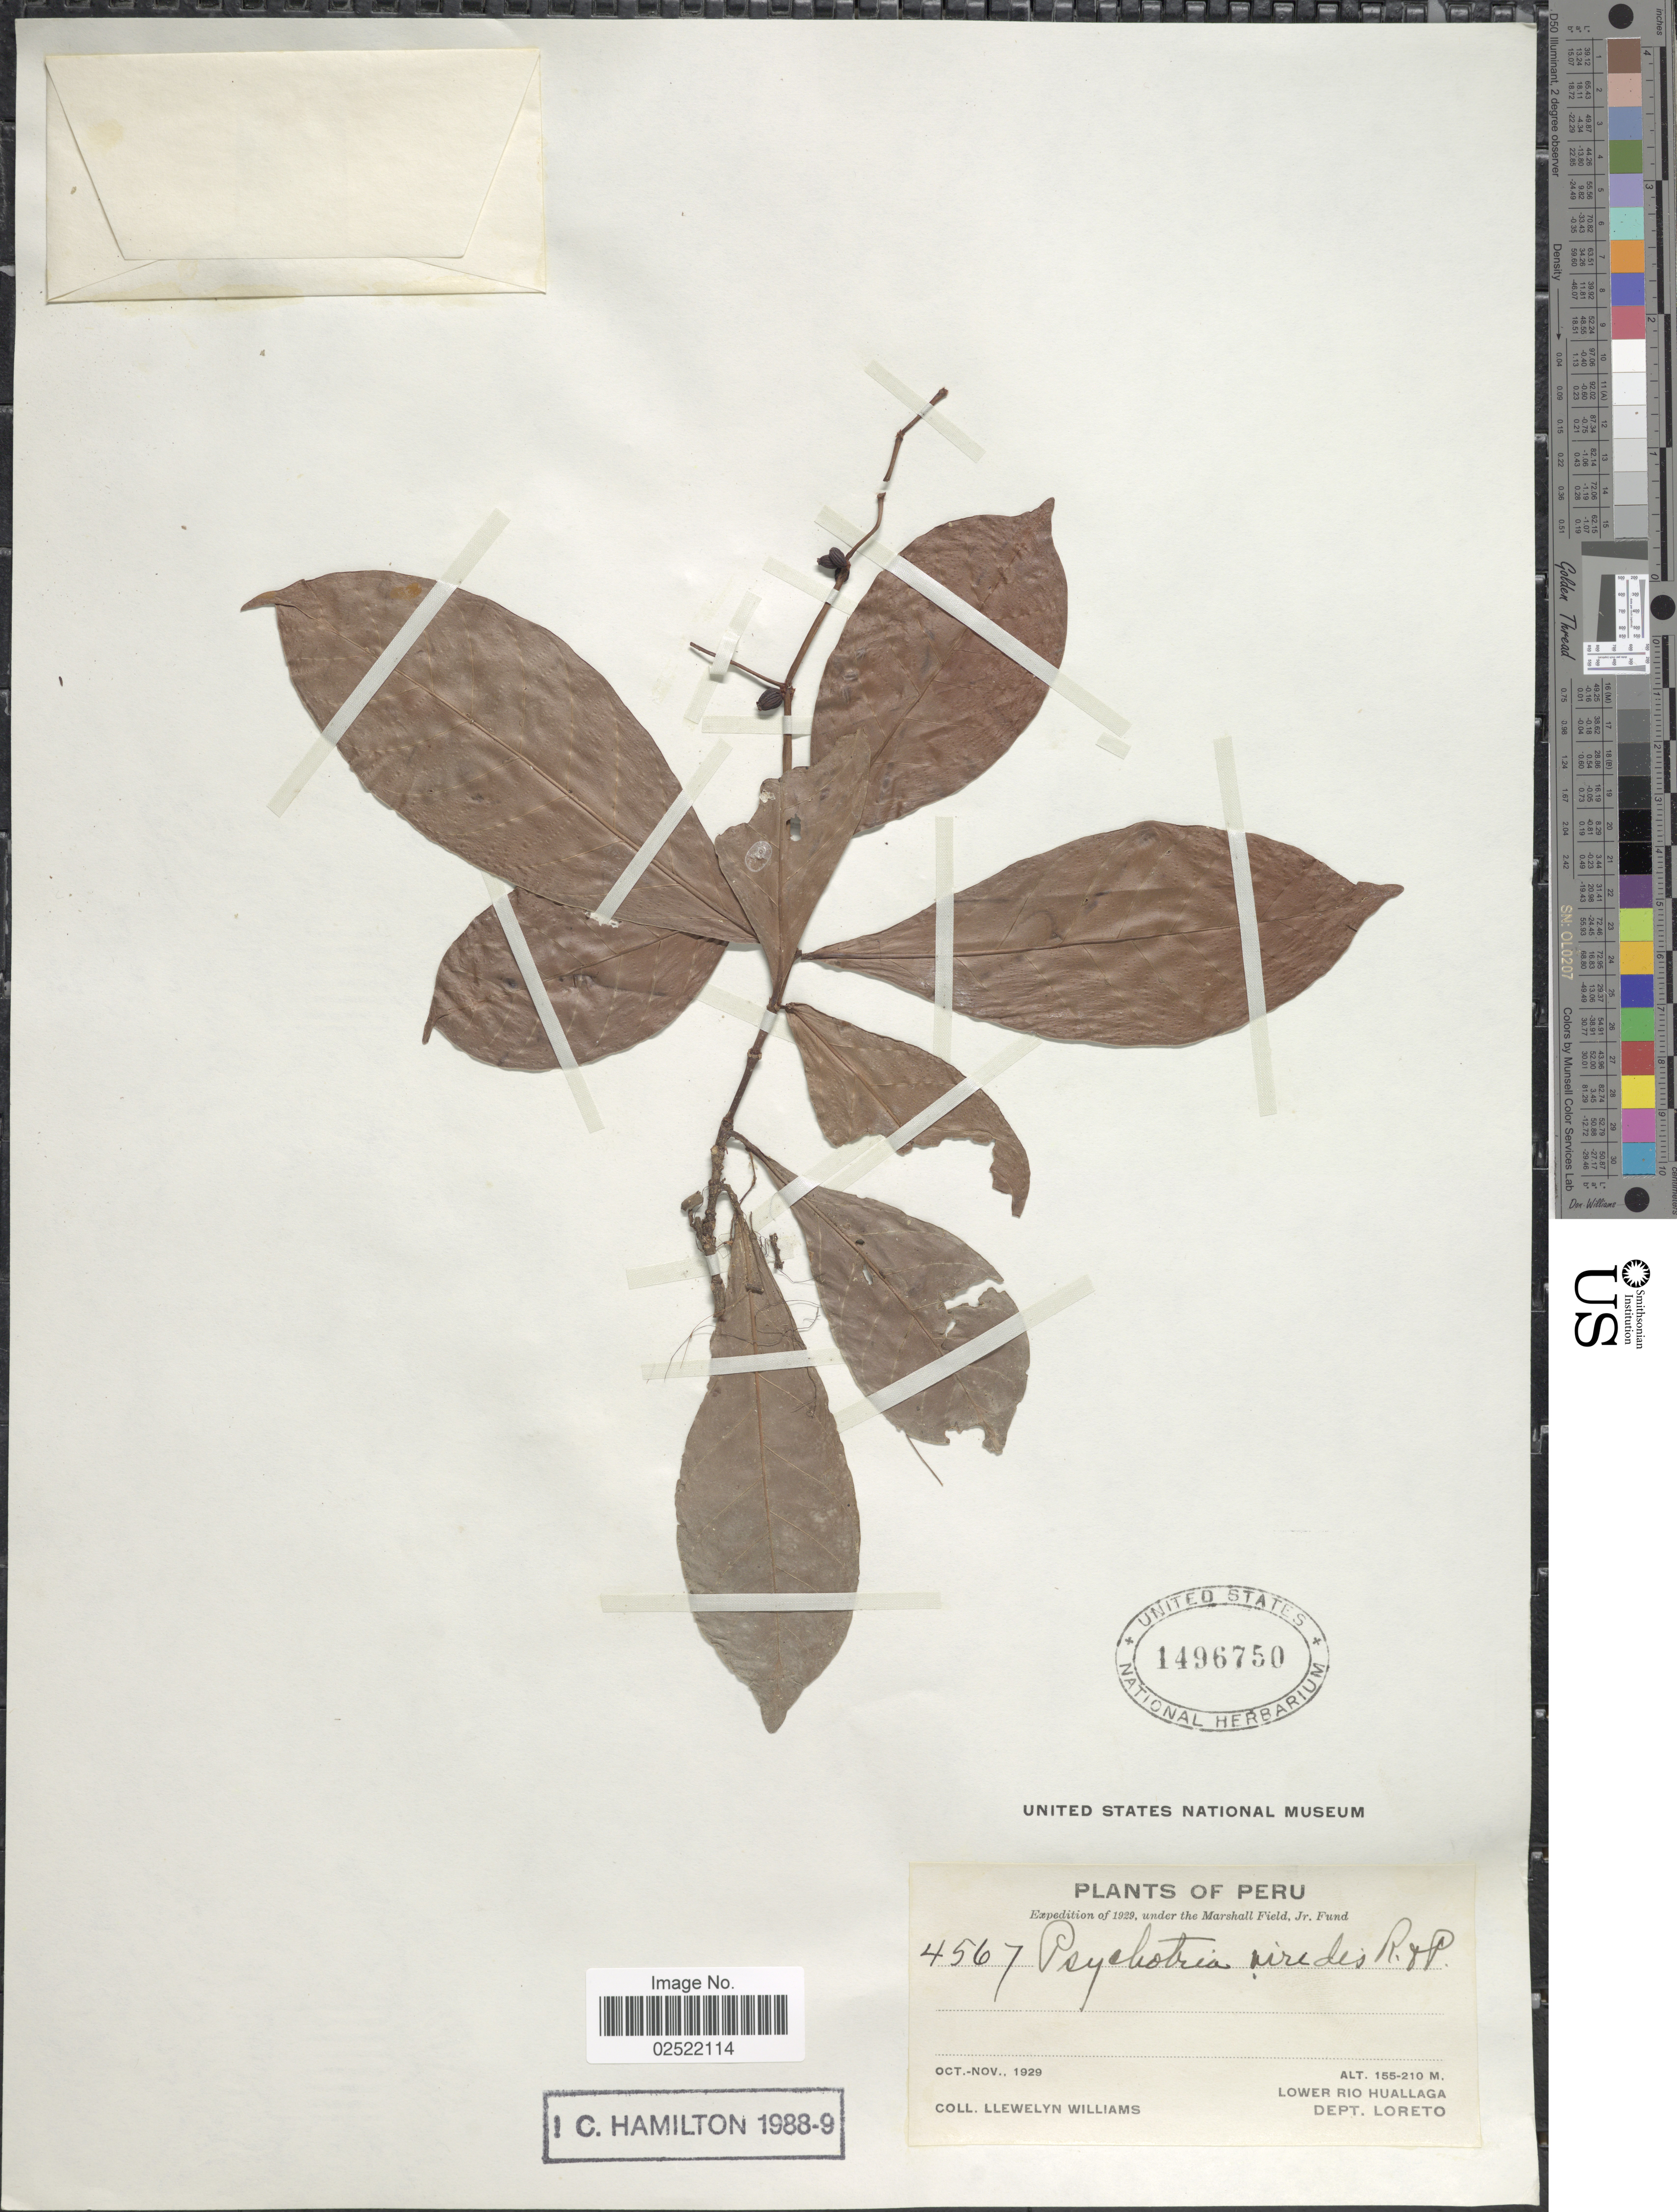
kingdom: Plantae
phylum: Tracheophyta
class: Magnoliopsida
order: Gentianales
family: Rubiaceae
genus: Psychotria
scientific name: Psychotria viridis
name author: Ruiz & Pav.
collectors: Ll. Williams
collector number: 4567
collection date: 1929-10/1929-11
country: Peru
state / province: Loreto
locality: Lower Rio Huallaga. Dept. Loreto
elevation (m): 155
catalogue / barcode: US 1496750